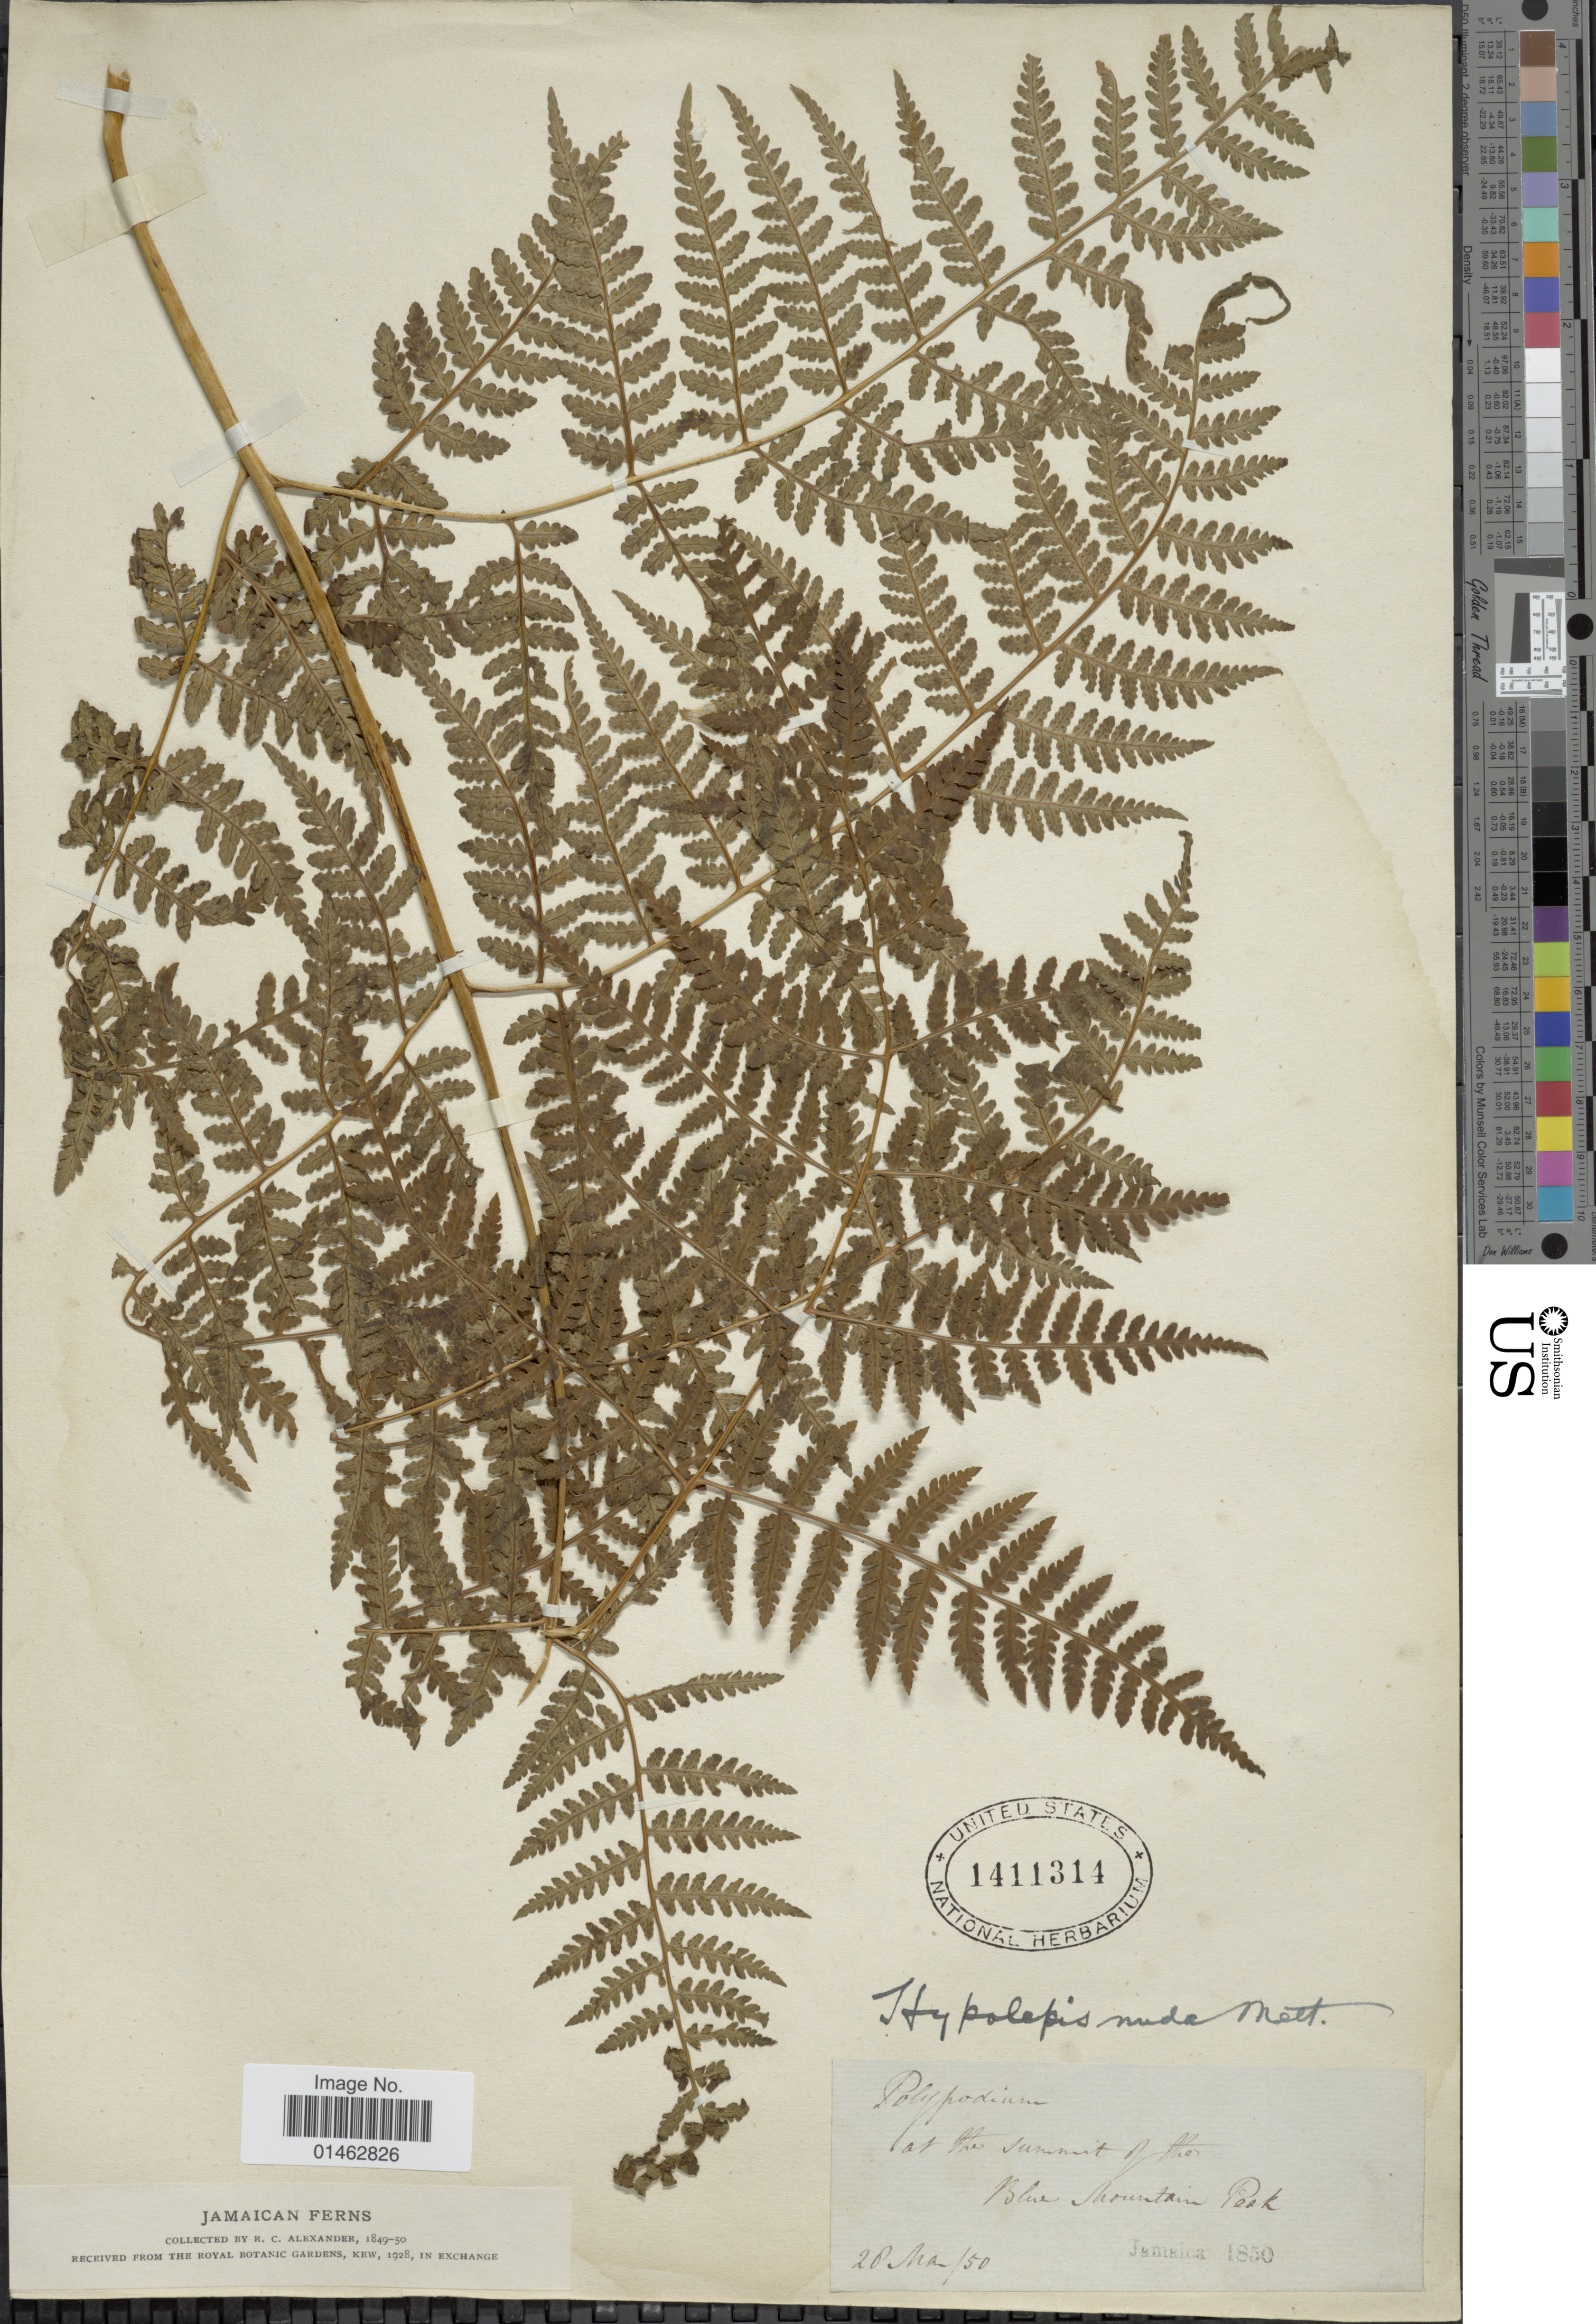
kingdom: Plantae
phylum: Tracheophyta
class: Polypodiopsida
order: Polypodiales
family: Dennstaedtiaceae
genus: Hypolepis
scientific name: Hypolepis nuda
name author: Mett. ex Kuhn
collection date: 1850-03-28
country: Jamaica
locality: At the summit of the Blue Mountain Peak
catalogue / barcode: US 1411314